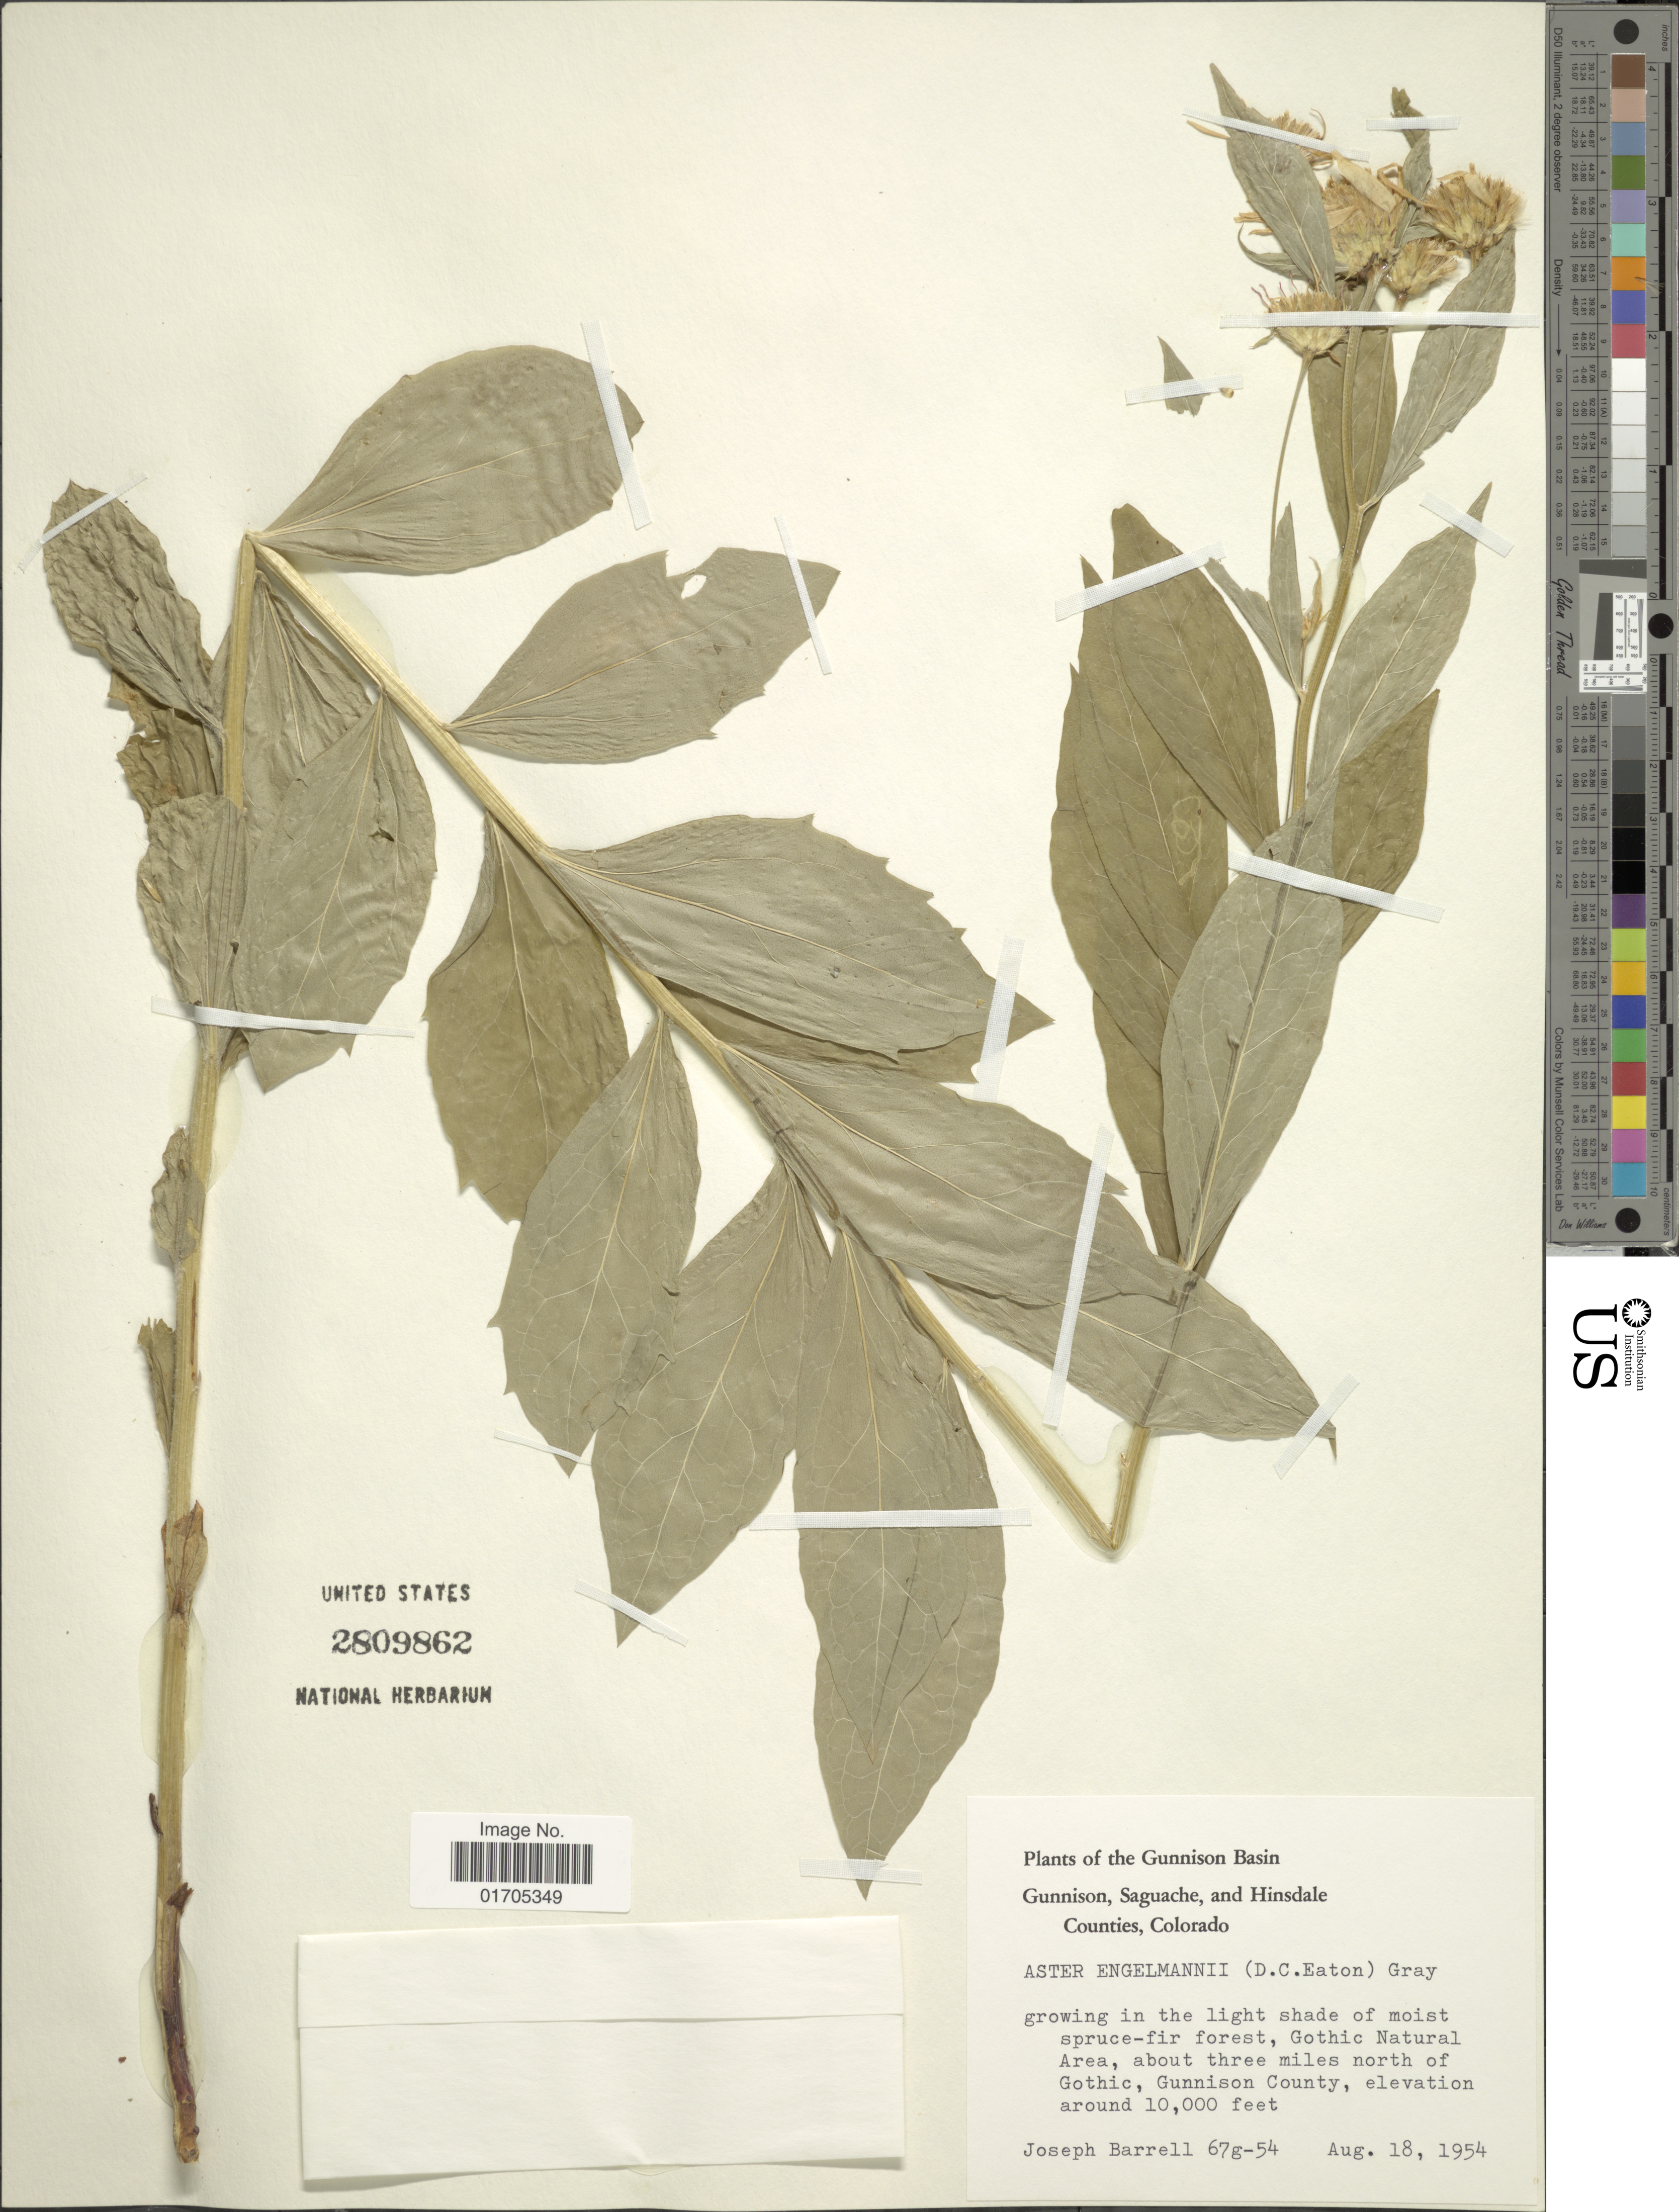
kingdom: Plantae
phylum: Tracheophyta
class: Magnoliopsida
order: Asterales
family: Asteraceae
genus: Eucephalus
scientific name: Eucephalus engelmannii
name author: (D.C. Eaton) Greene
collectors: J. Barrell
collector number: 67g-54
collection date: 1954-08-18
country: United States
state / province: Colorado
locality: Gunnison Basin. Gunnison, Saguache, and Hinsdale Counties, Colorado. Growing in the light shade of moist spruce-fir forest, Gothic Natural Area, about three miles north of Gothic, Gunnison County.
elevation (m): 3048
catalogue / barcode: US 2809862